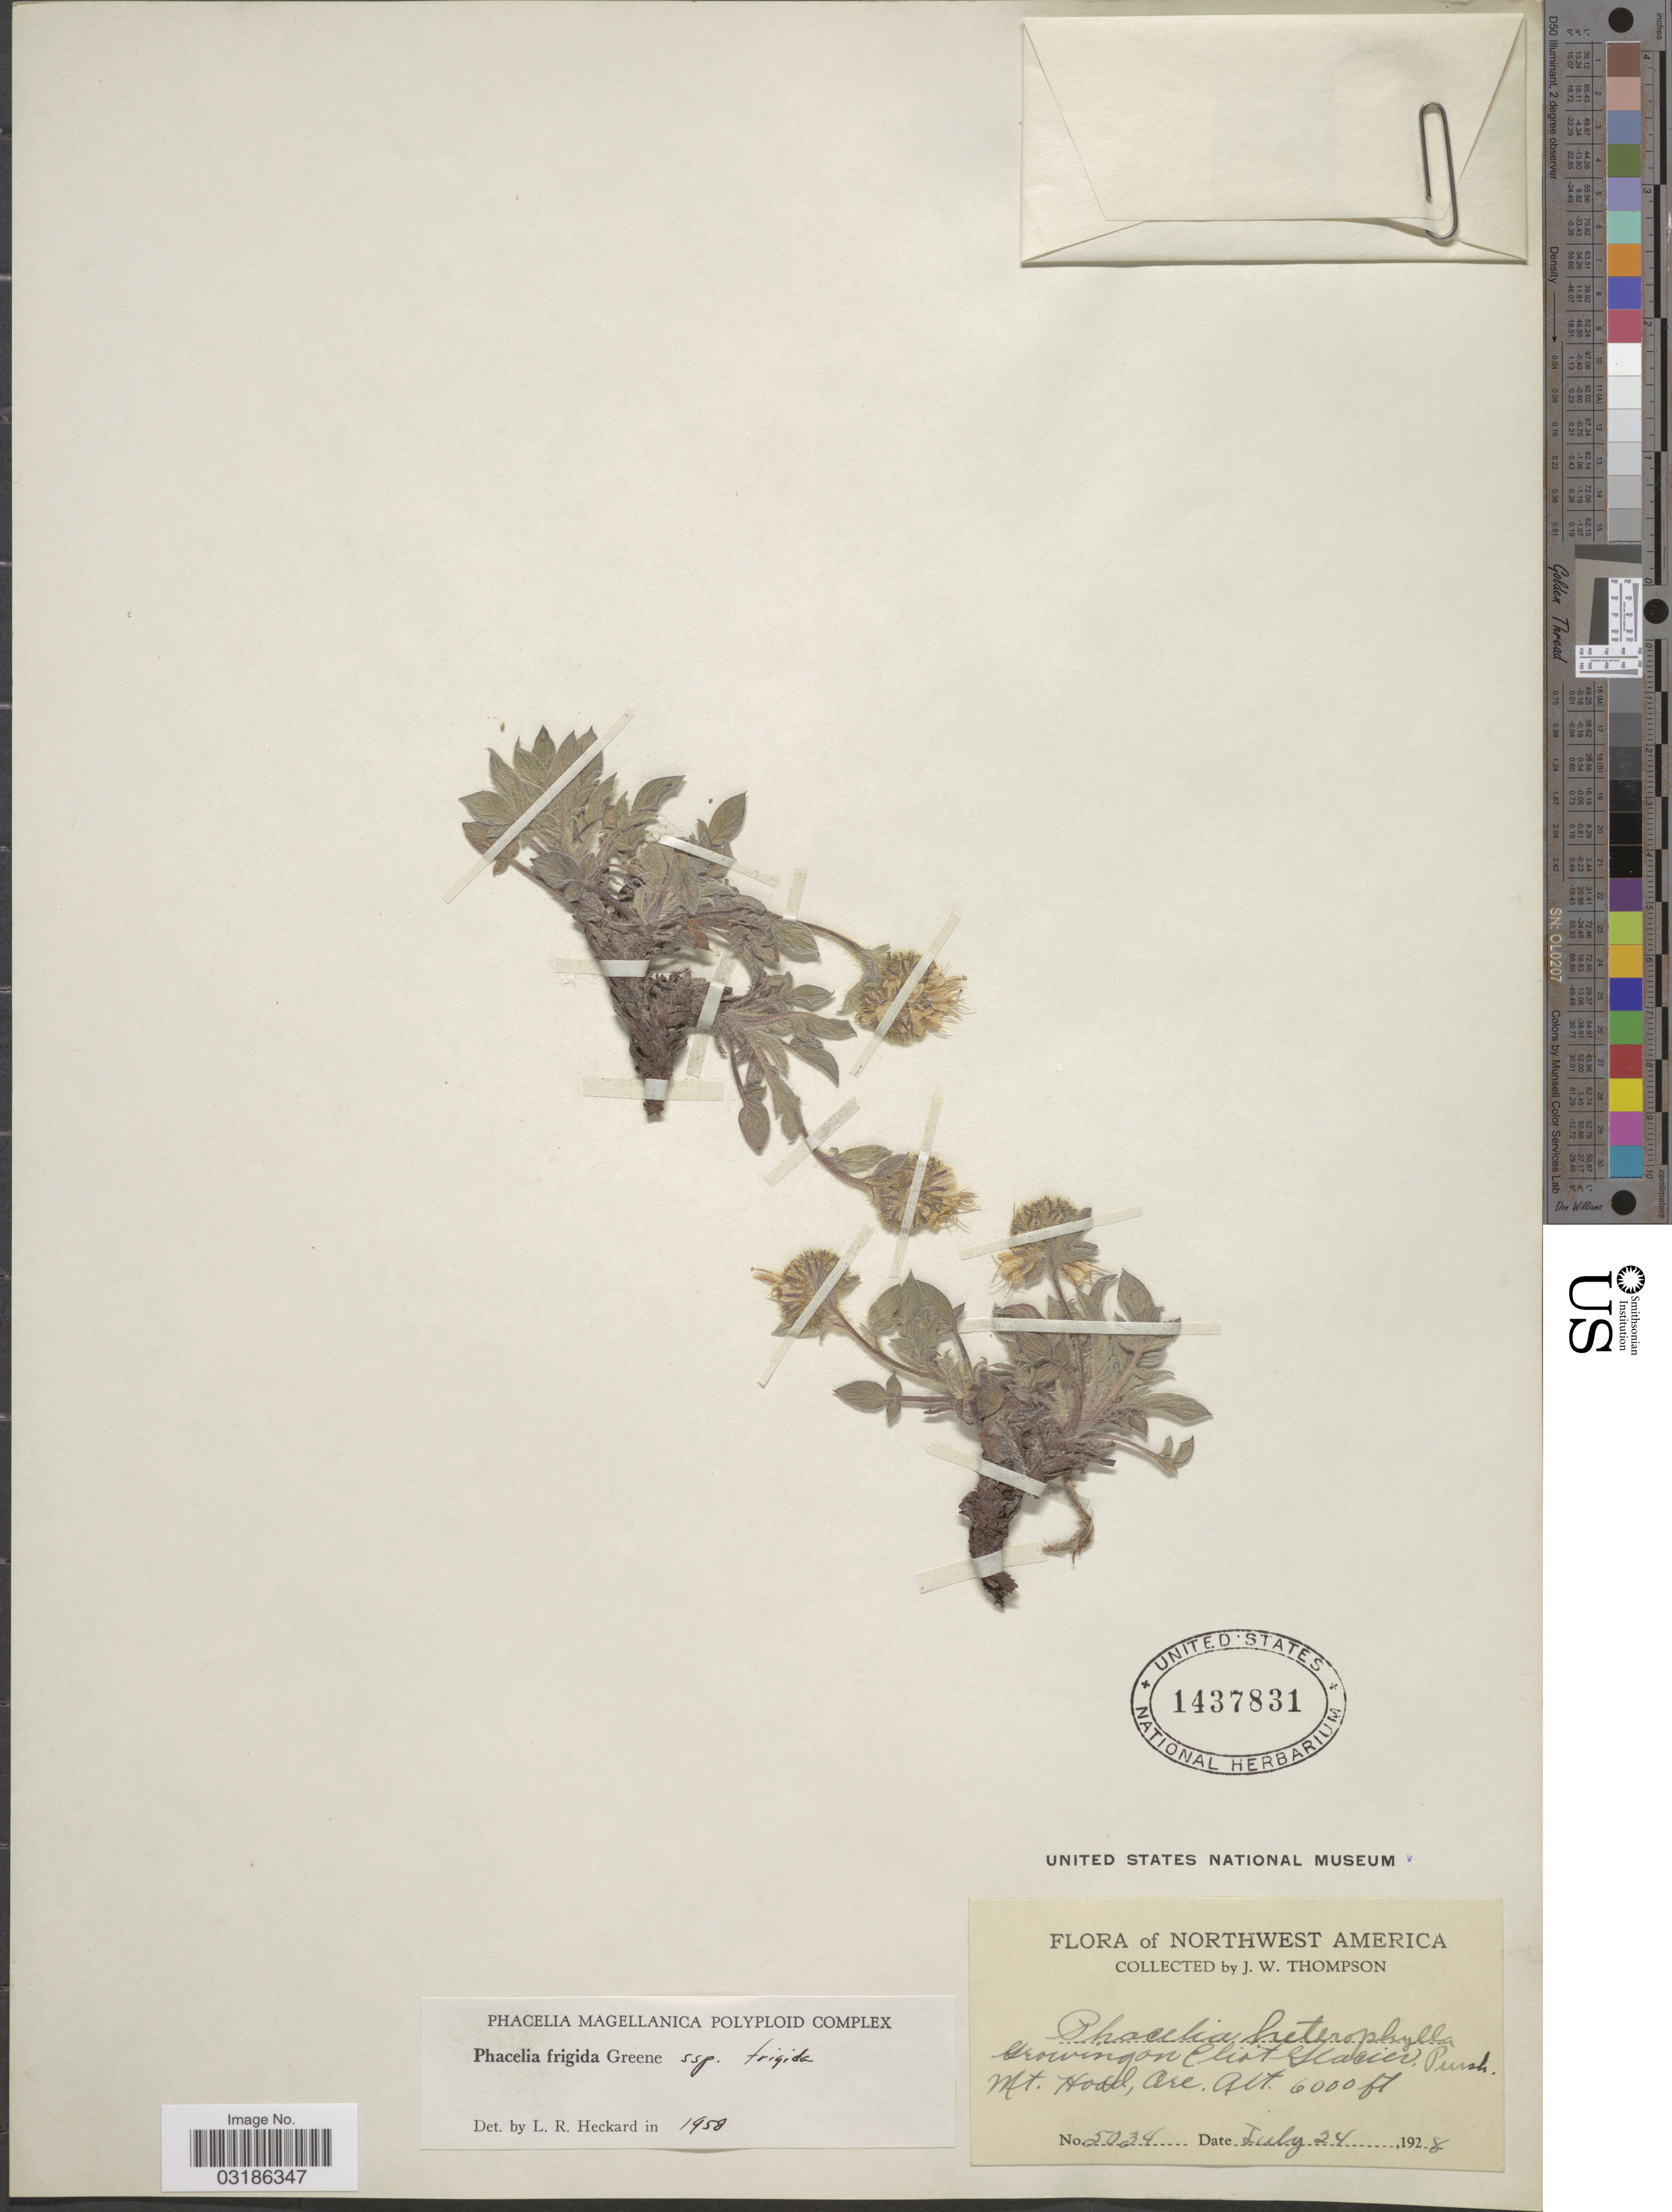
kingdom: Plantae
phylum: Tracheophyta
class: Magnoliopsida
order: Boraginales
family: Hydrophyllaceae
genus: Phacelia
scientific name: Phacelia frigida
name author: Greene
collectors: J. Thompson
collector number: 5034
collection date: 1928-07-24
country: United States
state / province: Oregon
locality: Growing on Eliot Glacier, Mt. Hood, Ore.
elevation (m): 1829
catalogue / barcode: US 1437831